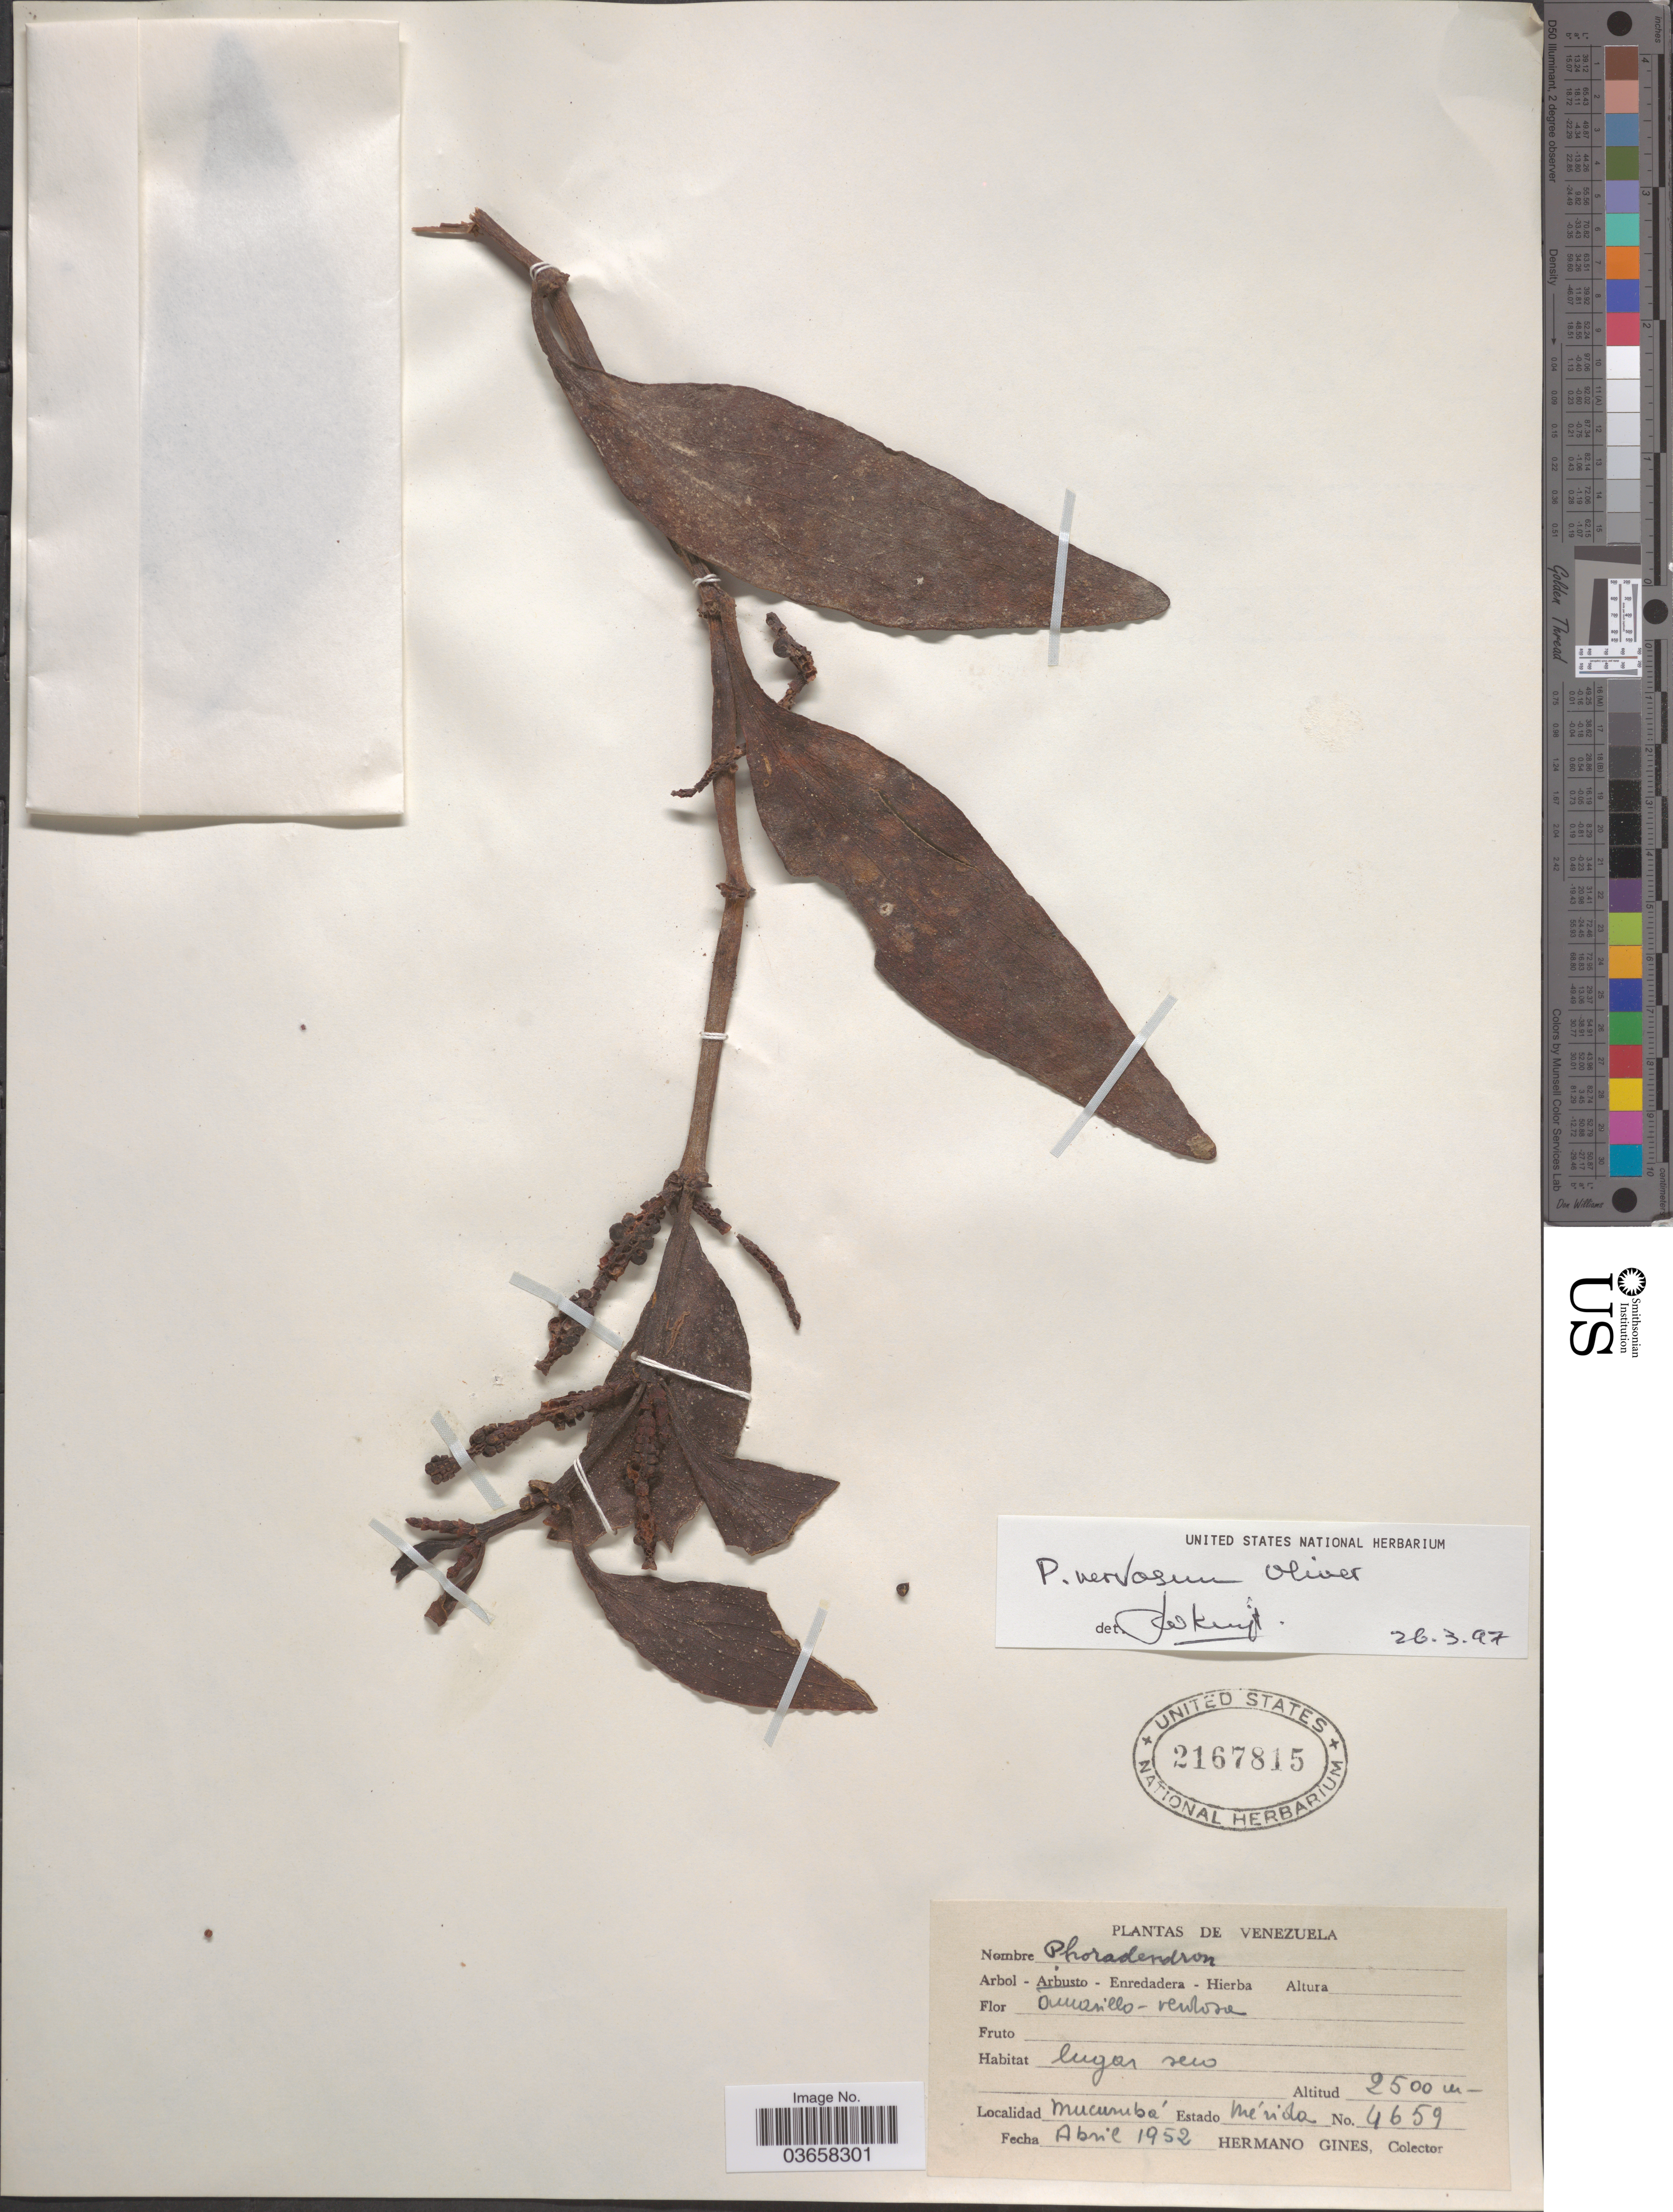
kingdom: Plantae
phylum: Tracheophyta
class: Magnoliopsida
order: Santalales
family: Viscaceae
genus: Phoradendron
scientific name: Phoradendron nervosum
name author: Oliv.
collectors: Bro. Gines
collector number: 4659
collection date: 1952-04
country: Venezuela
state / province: Mérida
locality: Mucurubá.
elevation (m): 2500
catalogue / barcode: US 2167815